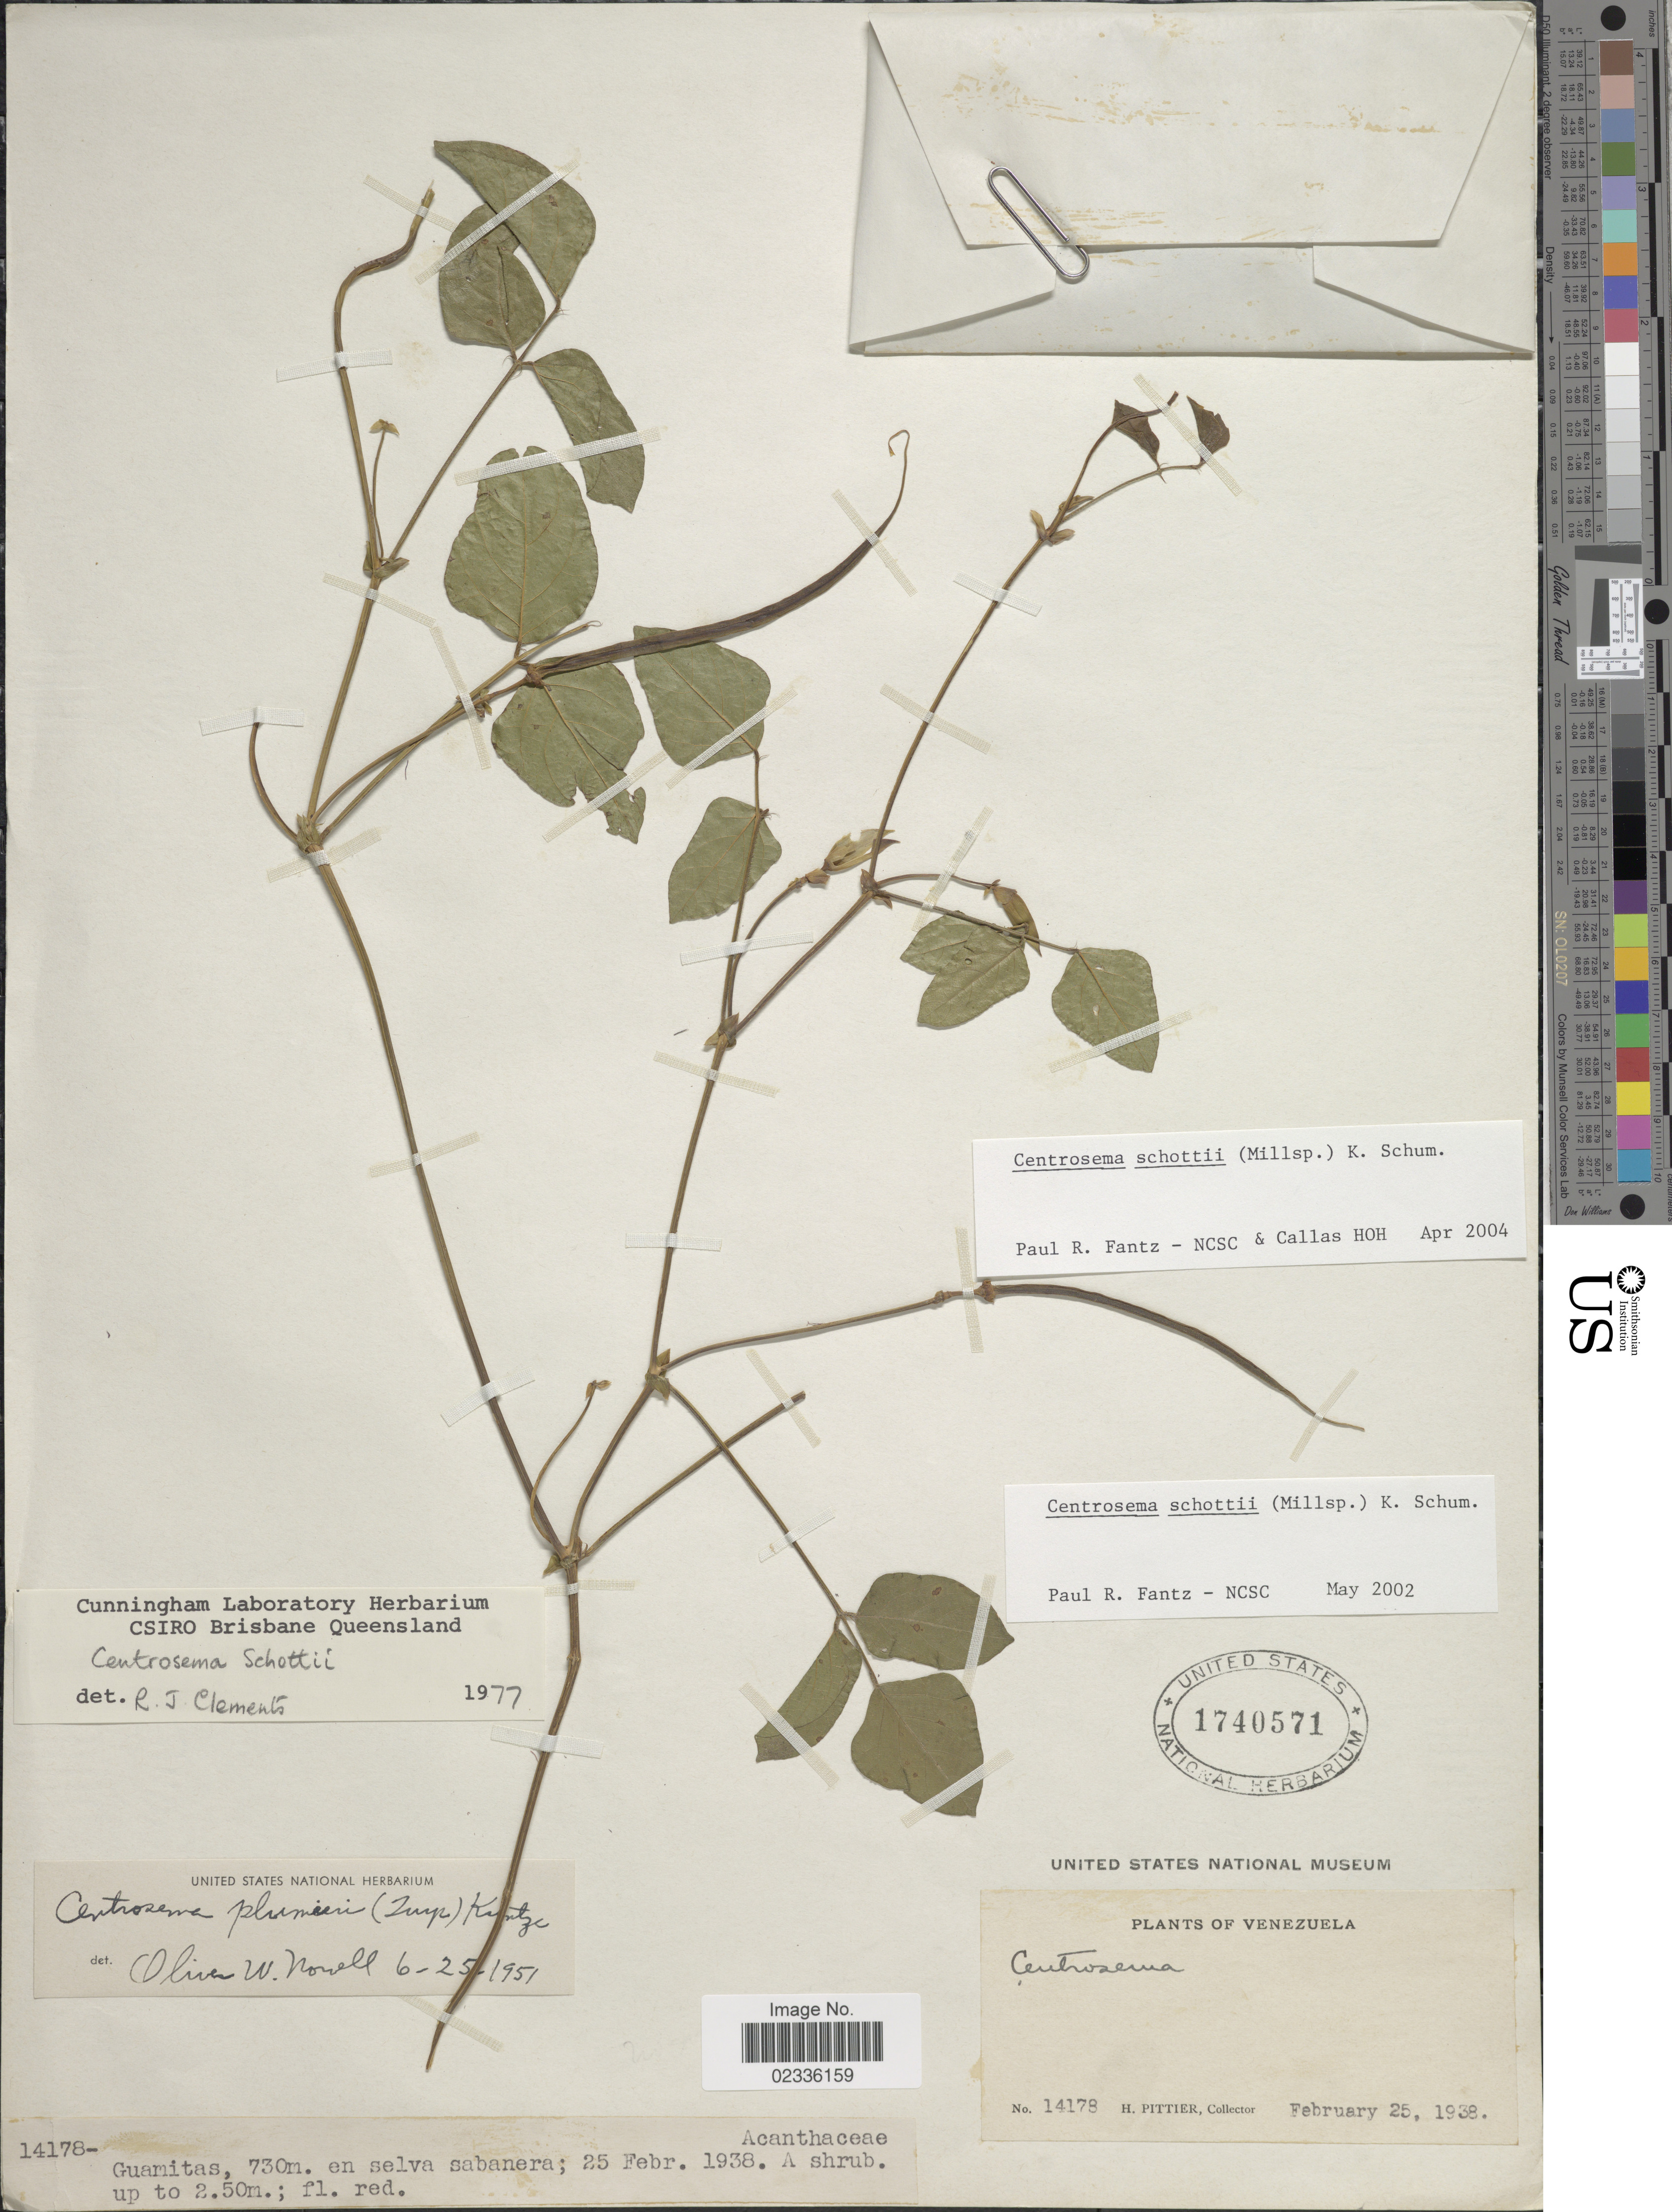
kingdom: Plantae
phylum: Tracheophyta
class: Magnoliopsida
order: Fabales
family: Fabaceae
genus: Centrosema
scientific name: Centrosema schottii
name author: (Millsp.) K. Schum.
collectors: H. F. Pittier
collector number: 14178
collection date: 1938-02-25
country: Venezuela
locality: Guamitas, en selva sabanera.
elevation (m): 730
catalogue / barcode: US 1740571